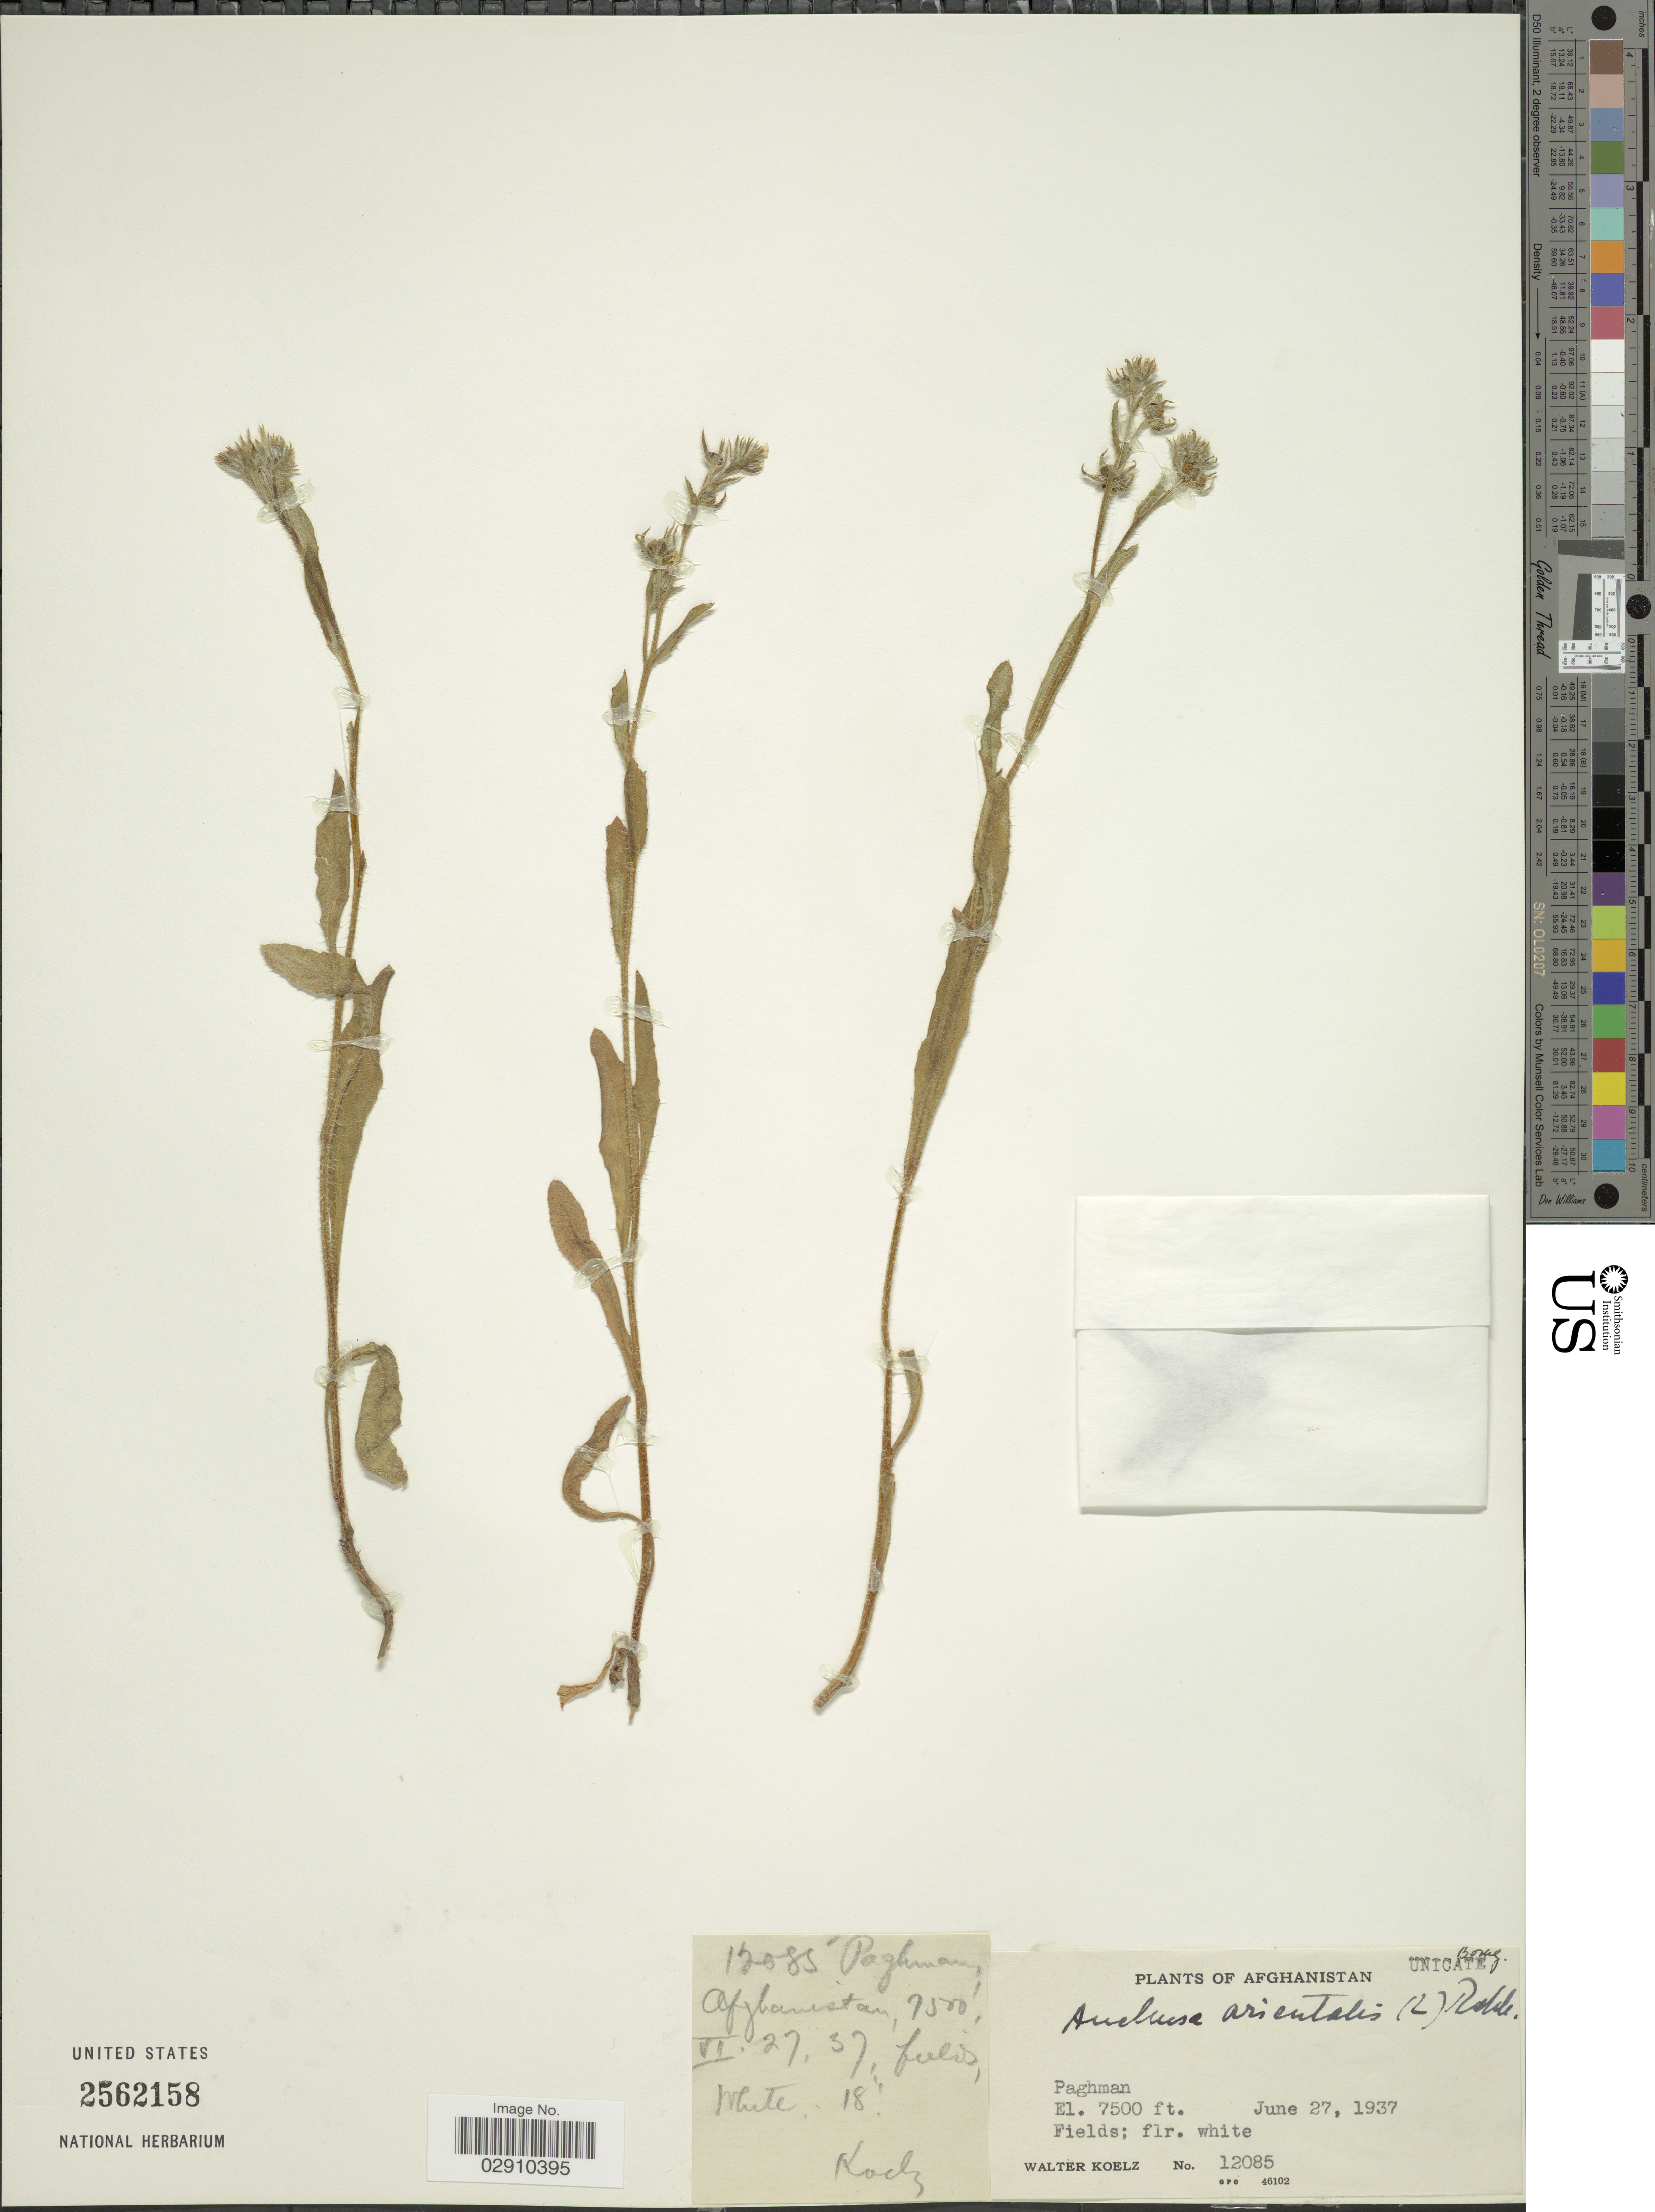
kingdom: Plantae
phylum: Tracheophyta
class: Magnoliopsida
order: Boraginales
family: Boraginaceae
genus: Anchusa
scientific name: Anchusa orientalis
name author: L.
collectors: W. N. Koelz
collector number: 12085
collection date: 1937-06-27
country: Afghanistan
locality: Paghman.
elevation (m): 2286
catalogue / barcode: US 2562158